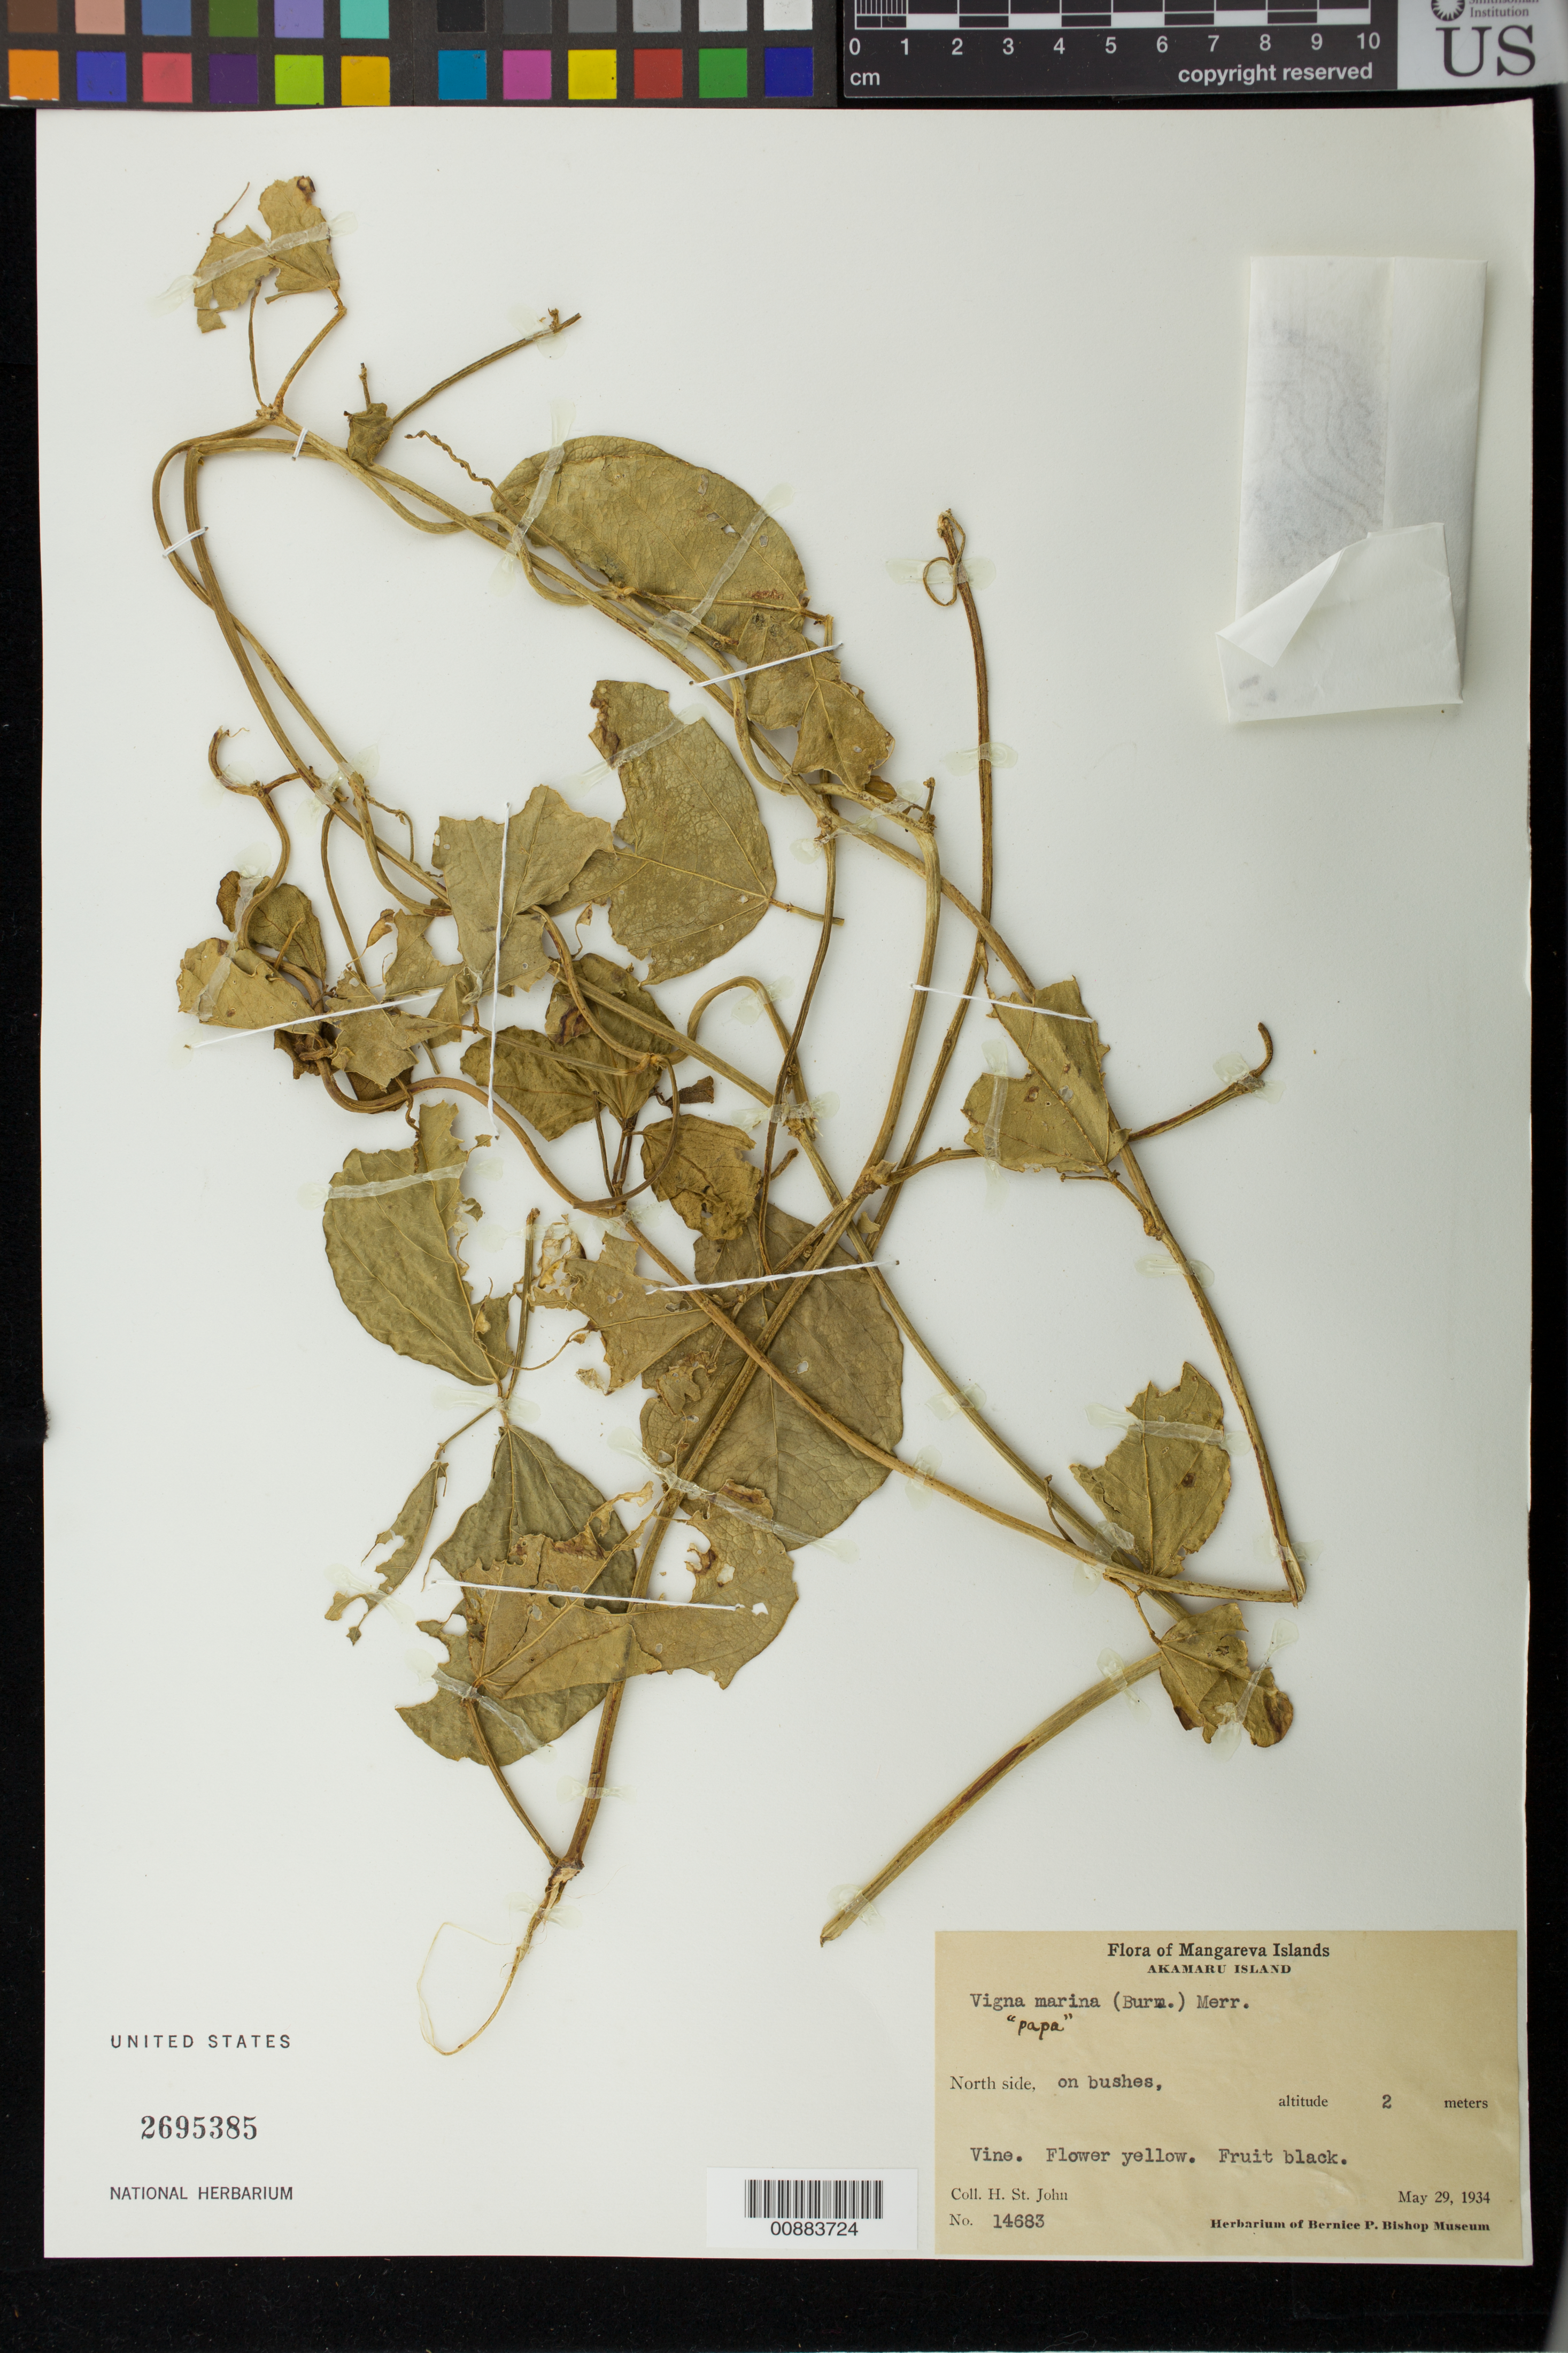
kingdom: Plantae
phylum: Tracheophyta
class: Magnoliopsida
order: Fabales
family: Fabaceae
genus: Vigna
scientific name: Vigna marina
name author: (Burm.) Merr.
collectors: H. St. John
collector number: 14683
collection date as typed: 29 May 1934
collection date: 1934-05-29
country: French Polynesia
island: Akamaru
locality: (Mangareva Islands)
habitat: On bushes.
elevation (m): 2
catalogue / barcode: US 2695385